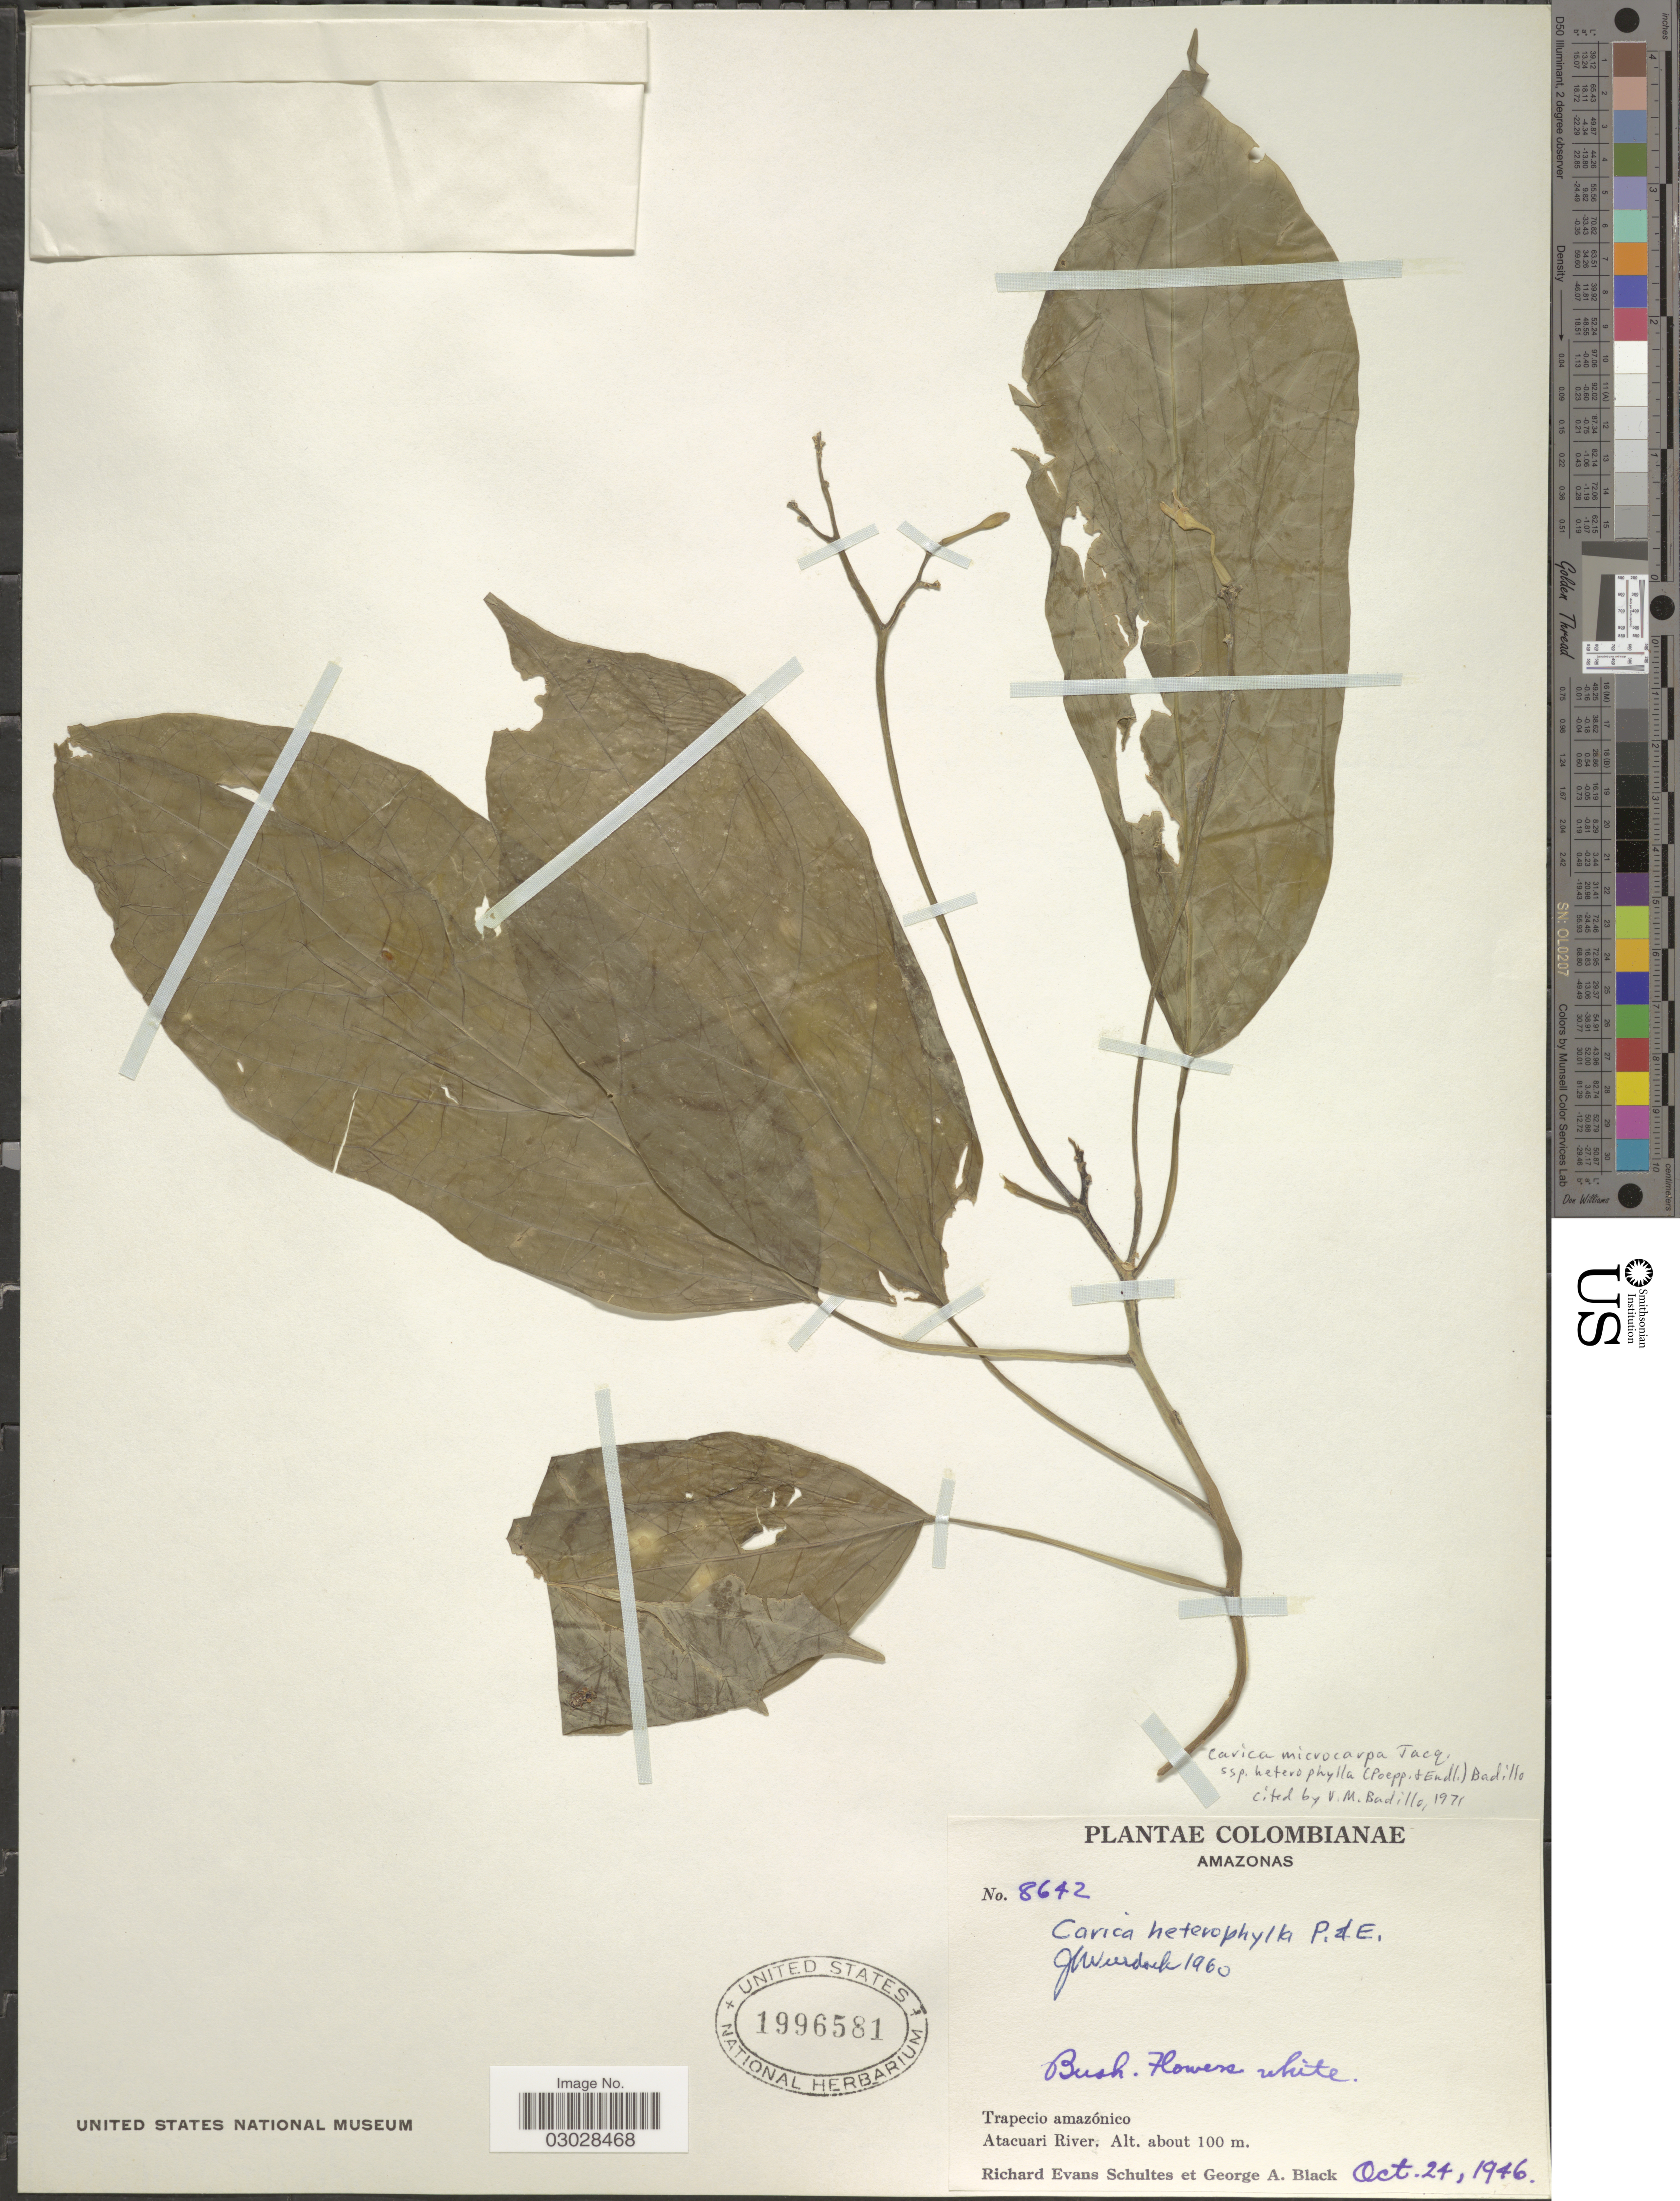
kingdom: Plantae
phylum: Tracheophyta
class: Magnoliopsida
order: Brassicales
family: Caricaceae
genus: Vasconcellea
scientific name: Vasconcellea microcarpa subsp. heterophylla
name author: (Poepp. & Endl.) V.M. Badillo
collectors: R. E. Schultes & G. A. Black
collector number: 8642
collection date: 1946-10-24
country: Colombia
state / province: Amazônas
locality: Trapecio amazónico, Atacuari River.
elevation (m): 100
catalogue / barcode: US 1996581